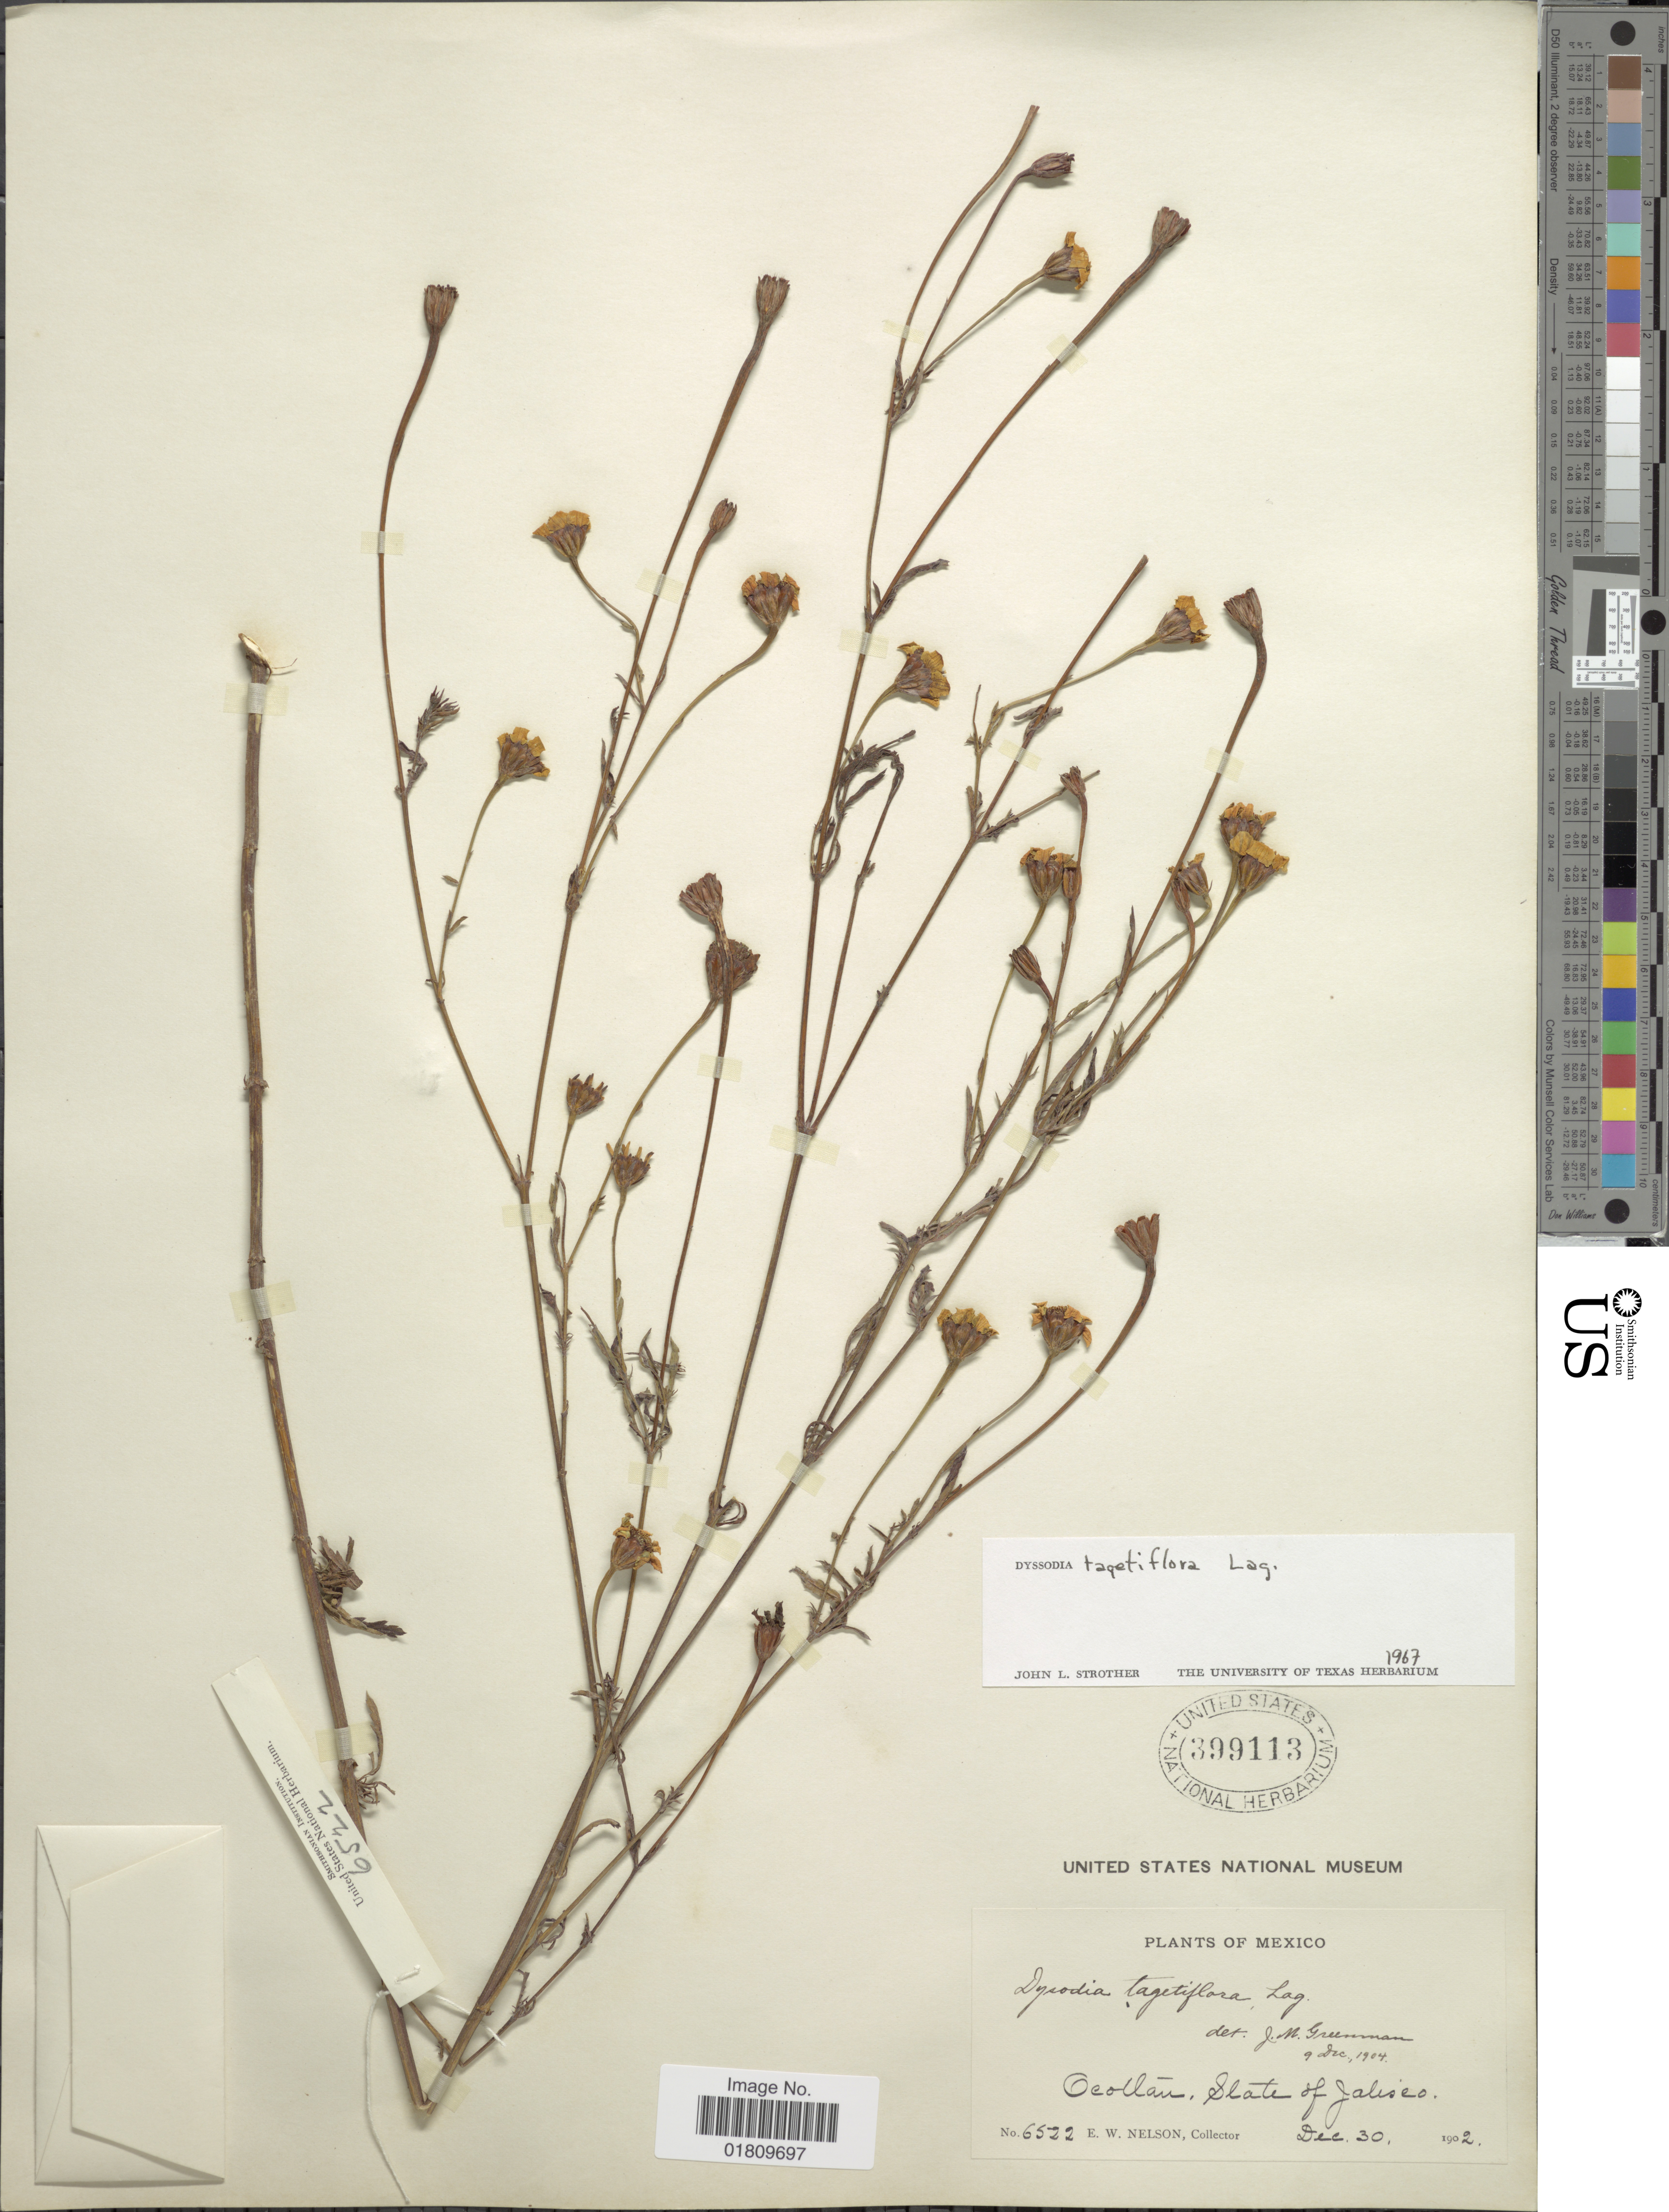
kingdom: Plantae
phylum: Tracheophyta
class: Magnoliopsida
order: Asterales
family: Asteraceae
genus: Dyssodia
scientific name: Dyssodia tagetiflora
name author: Lag.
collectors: E. W. Nelson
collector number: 6522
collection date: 1902-12-30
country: Mexico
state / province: Jalisco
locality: Ocotlán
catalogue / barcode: US 399113